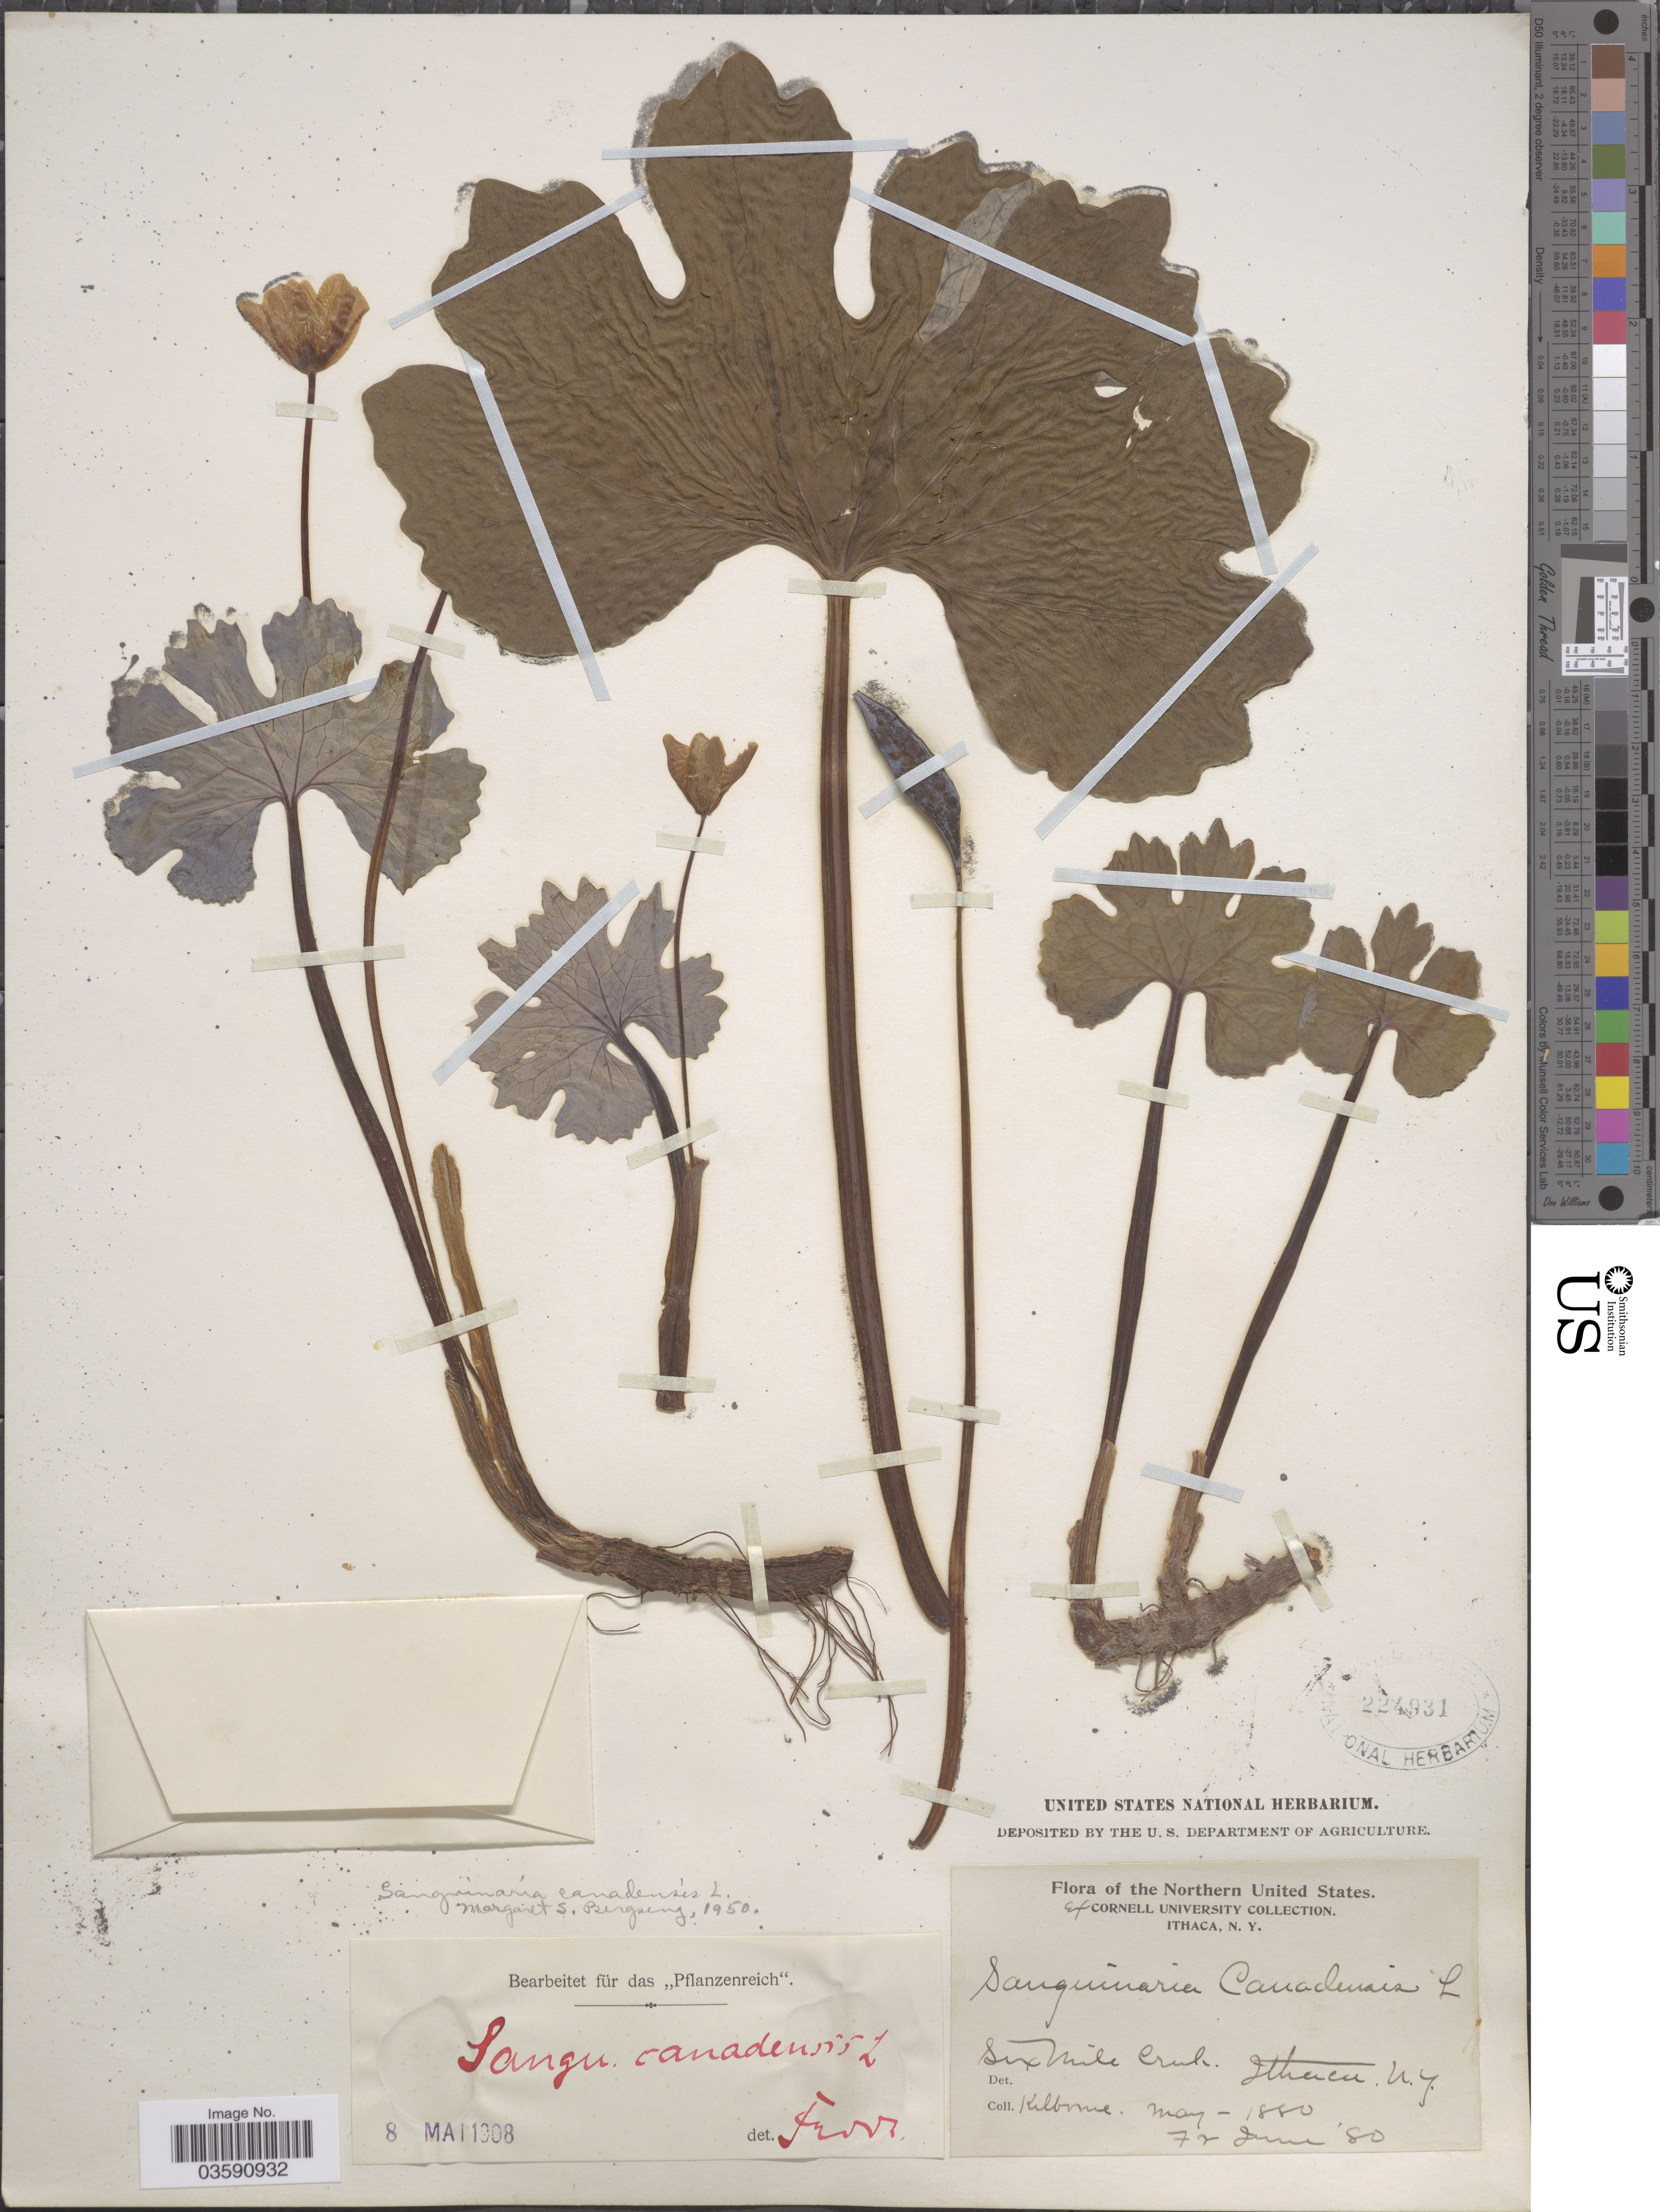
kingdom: Plantae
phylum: Tracheophyta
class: Magnoliopsida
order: Ranunculales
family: Papaveraceae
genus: Sanguinaria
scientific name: Sanguinaria canadensis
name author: L.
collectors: Kilborne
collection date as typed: Transcribed d/m/y: 12/6/80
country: United States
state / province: New York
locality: Northern United States. Six Mile Creek. Ithaca.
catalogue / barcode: US 224931